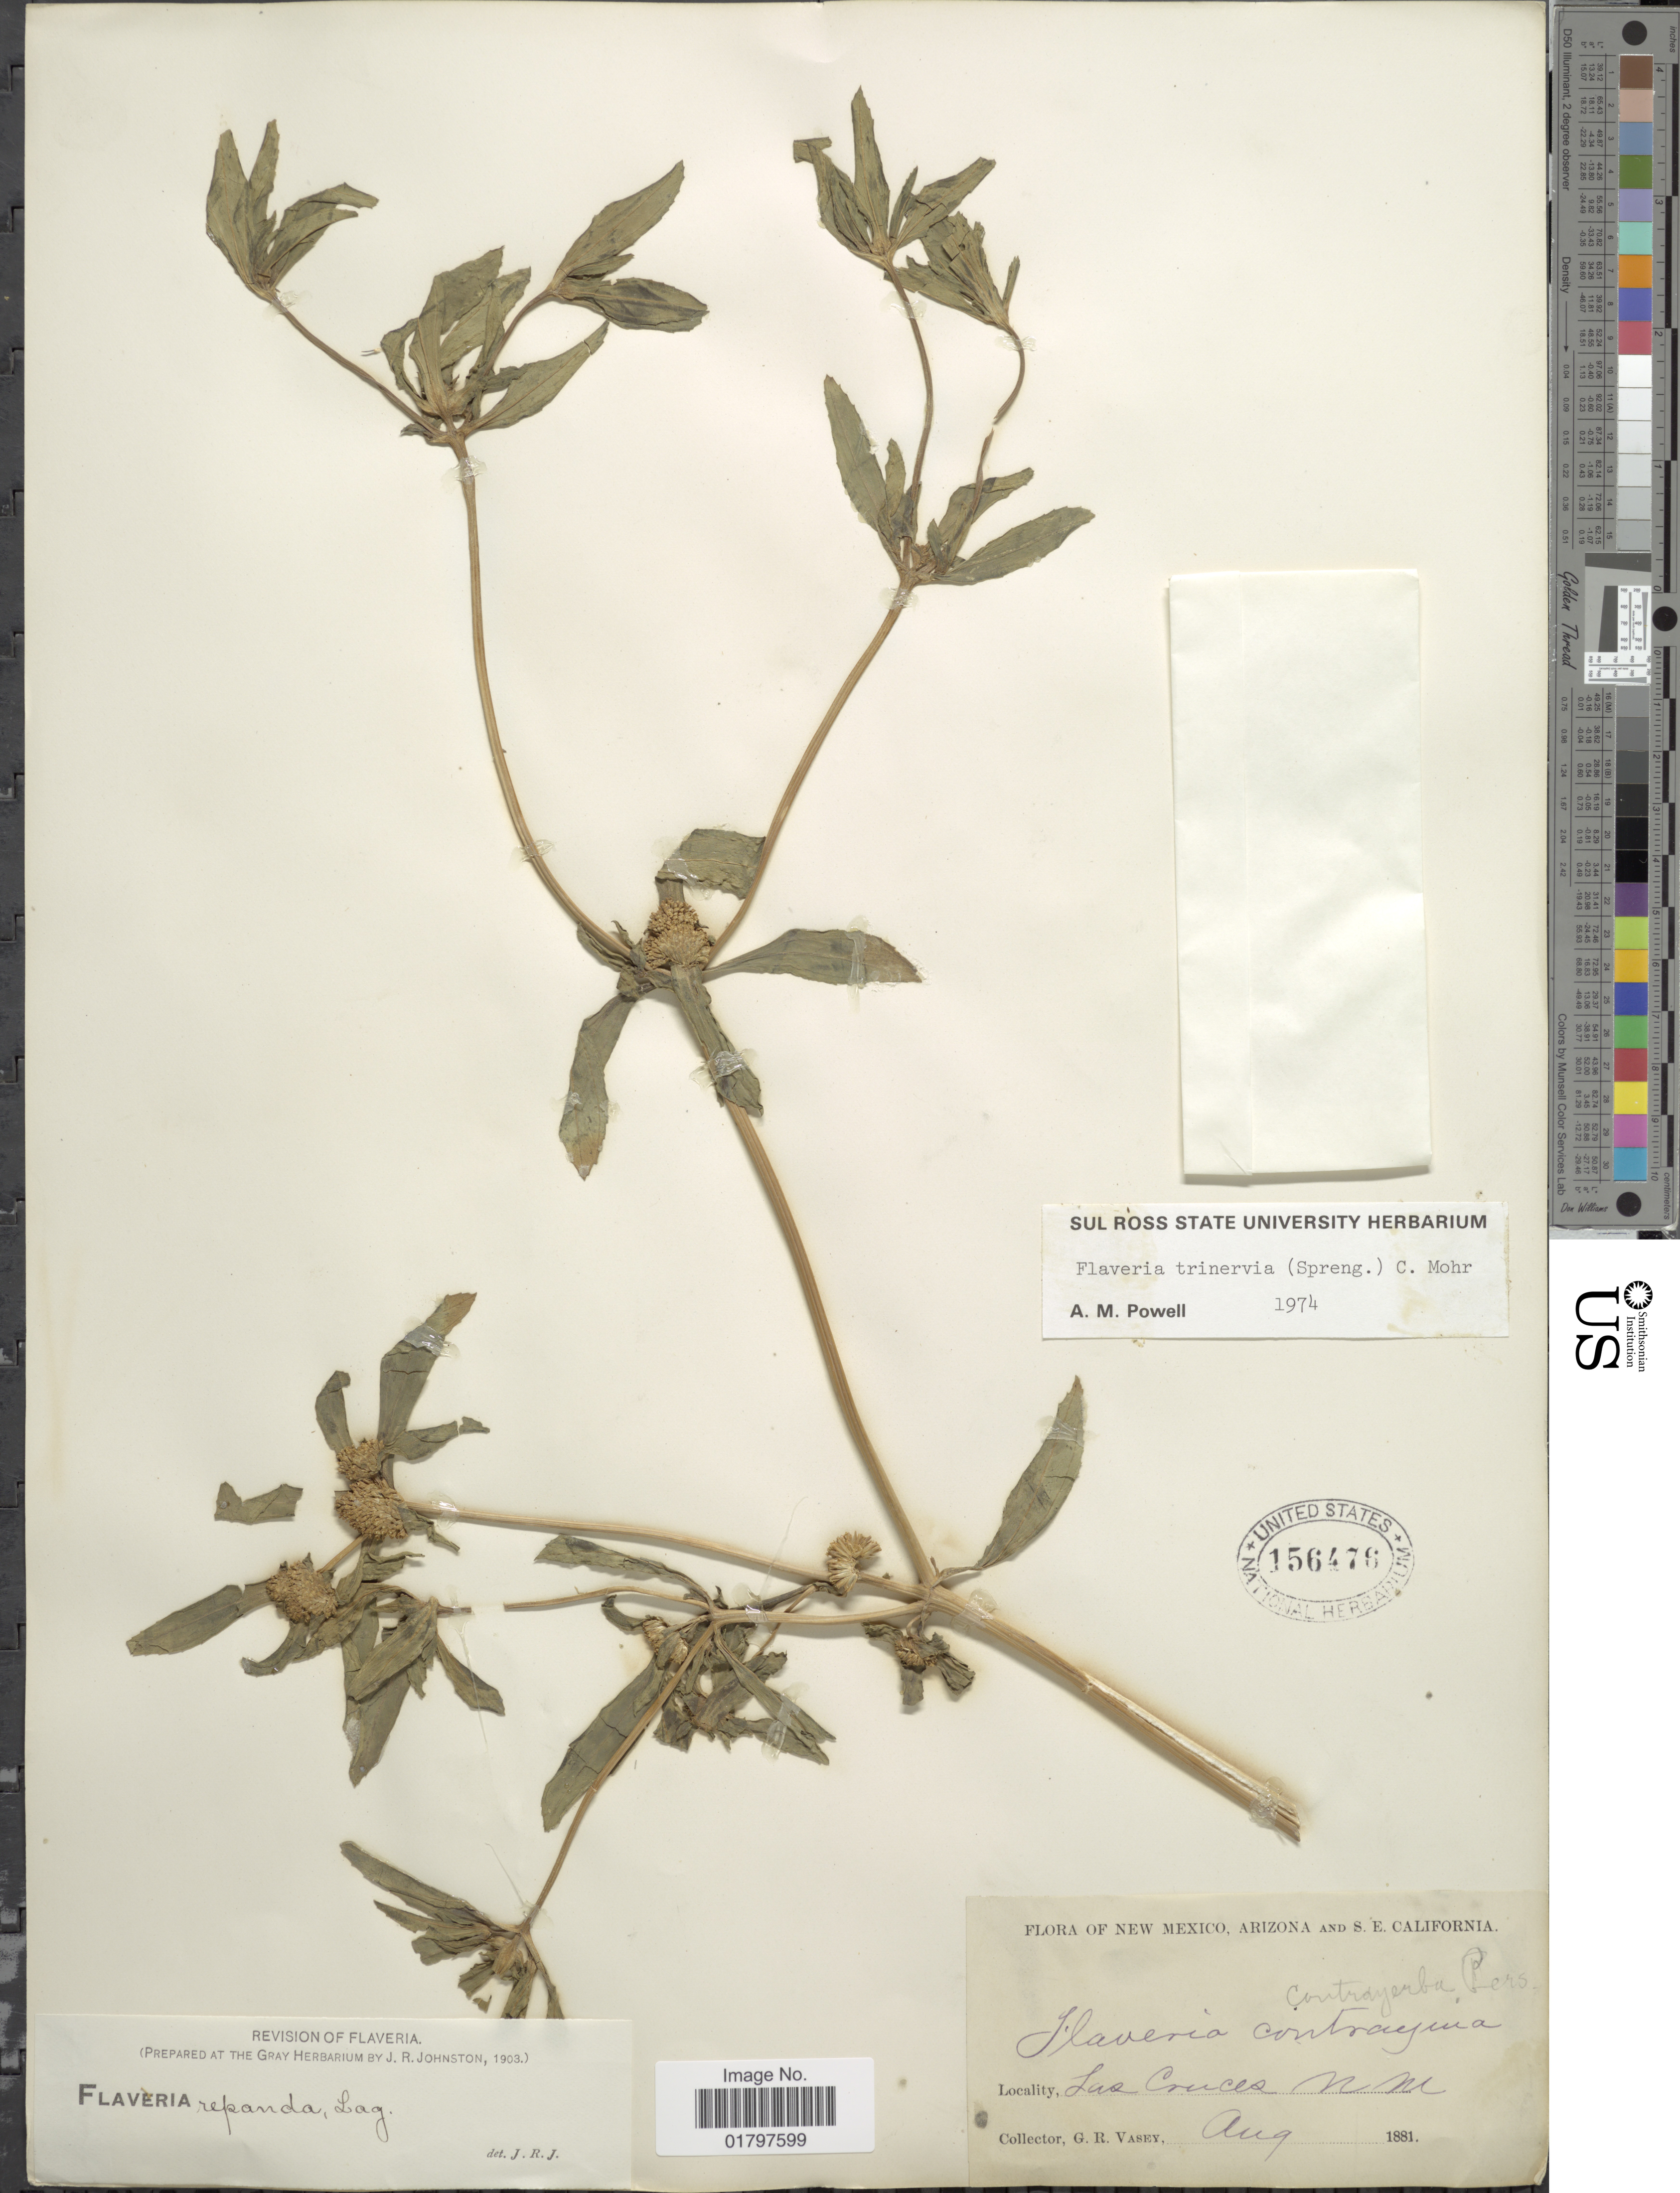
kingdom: Plantae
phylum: Tracheophyta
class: Magnoliopsida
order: Asterales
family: Asteraceae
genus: Flaveria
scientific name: Flaveria trinervia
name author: (Spreng.) C. Mohr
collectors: G. R. Vasey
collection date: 1881-08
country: United States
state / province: New Mexico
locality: Las Cruces, N.M.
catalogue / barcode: US 156476